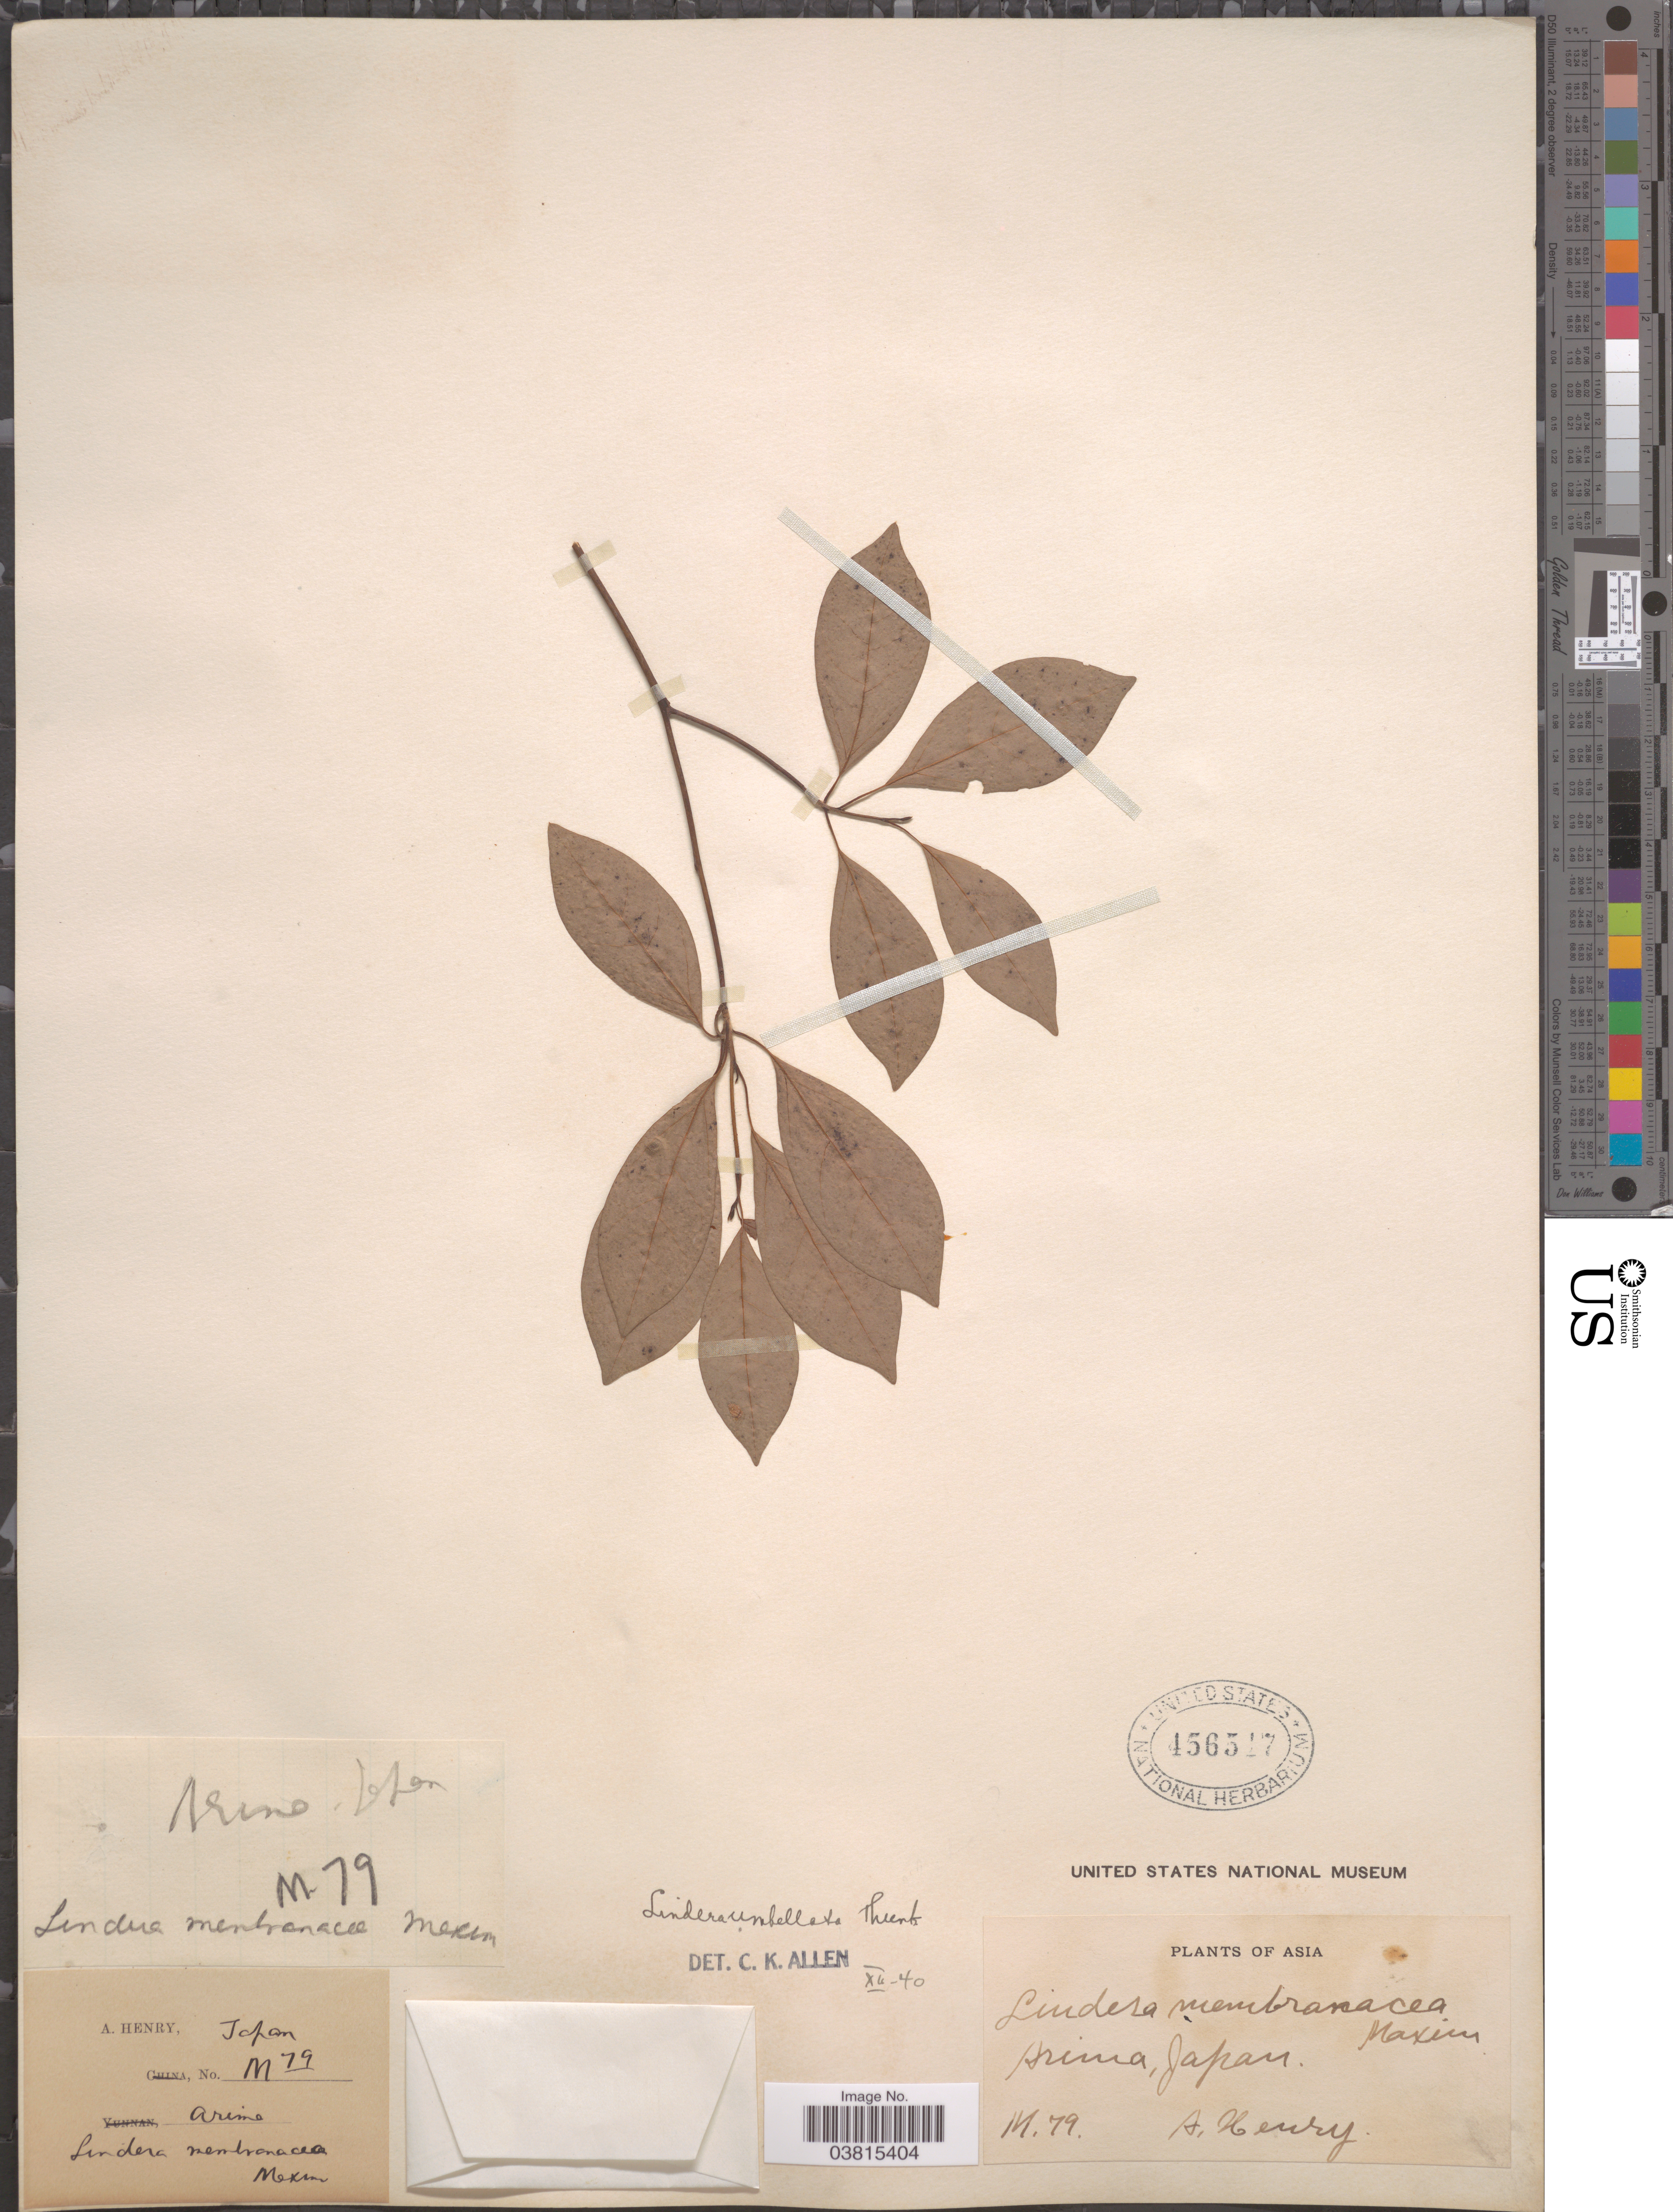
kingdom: Plantae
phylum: Tracheophyta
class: Magnoliopsida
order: Laurales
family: Lauraceae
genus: Lindera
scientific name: Lindera umbellata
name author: Thunb.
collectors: A. Henry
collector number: M79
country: Japan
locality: Arima.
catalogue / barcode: US 456517